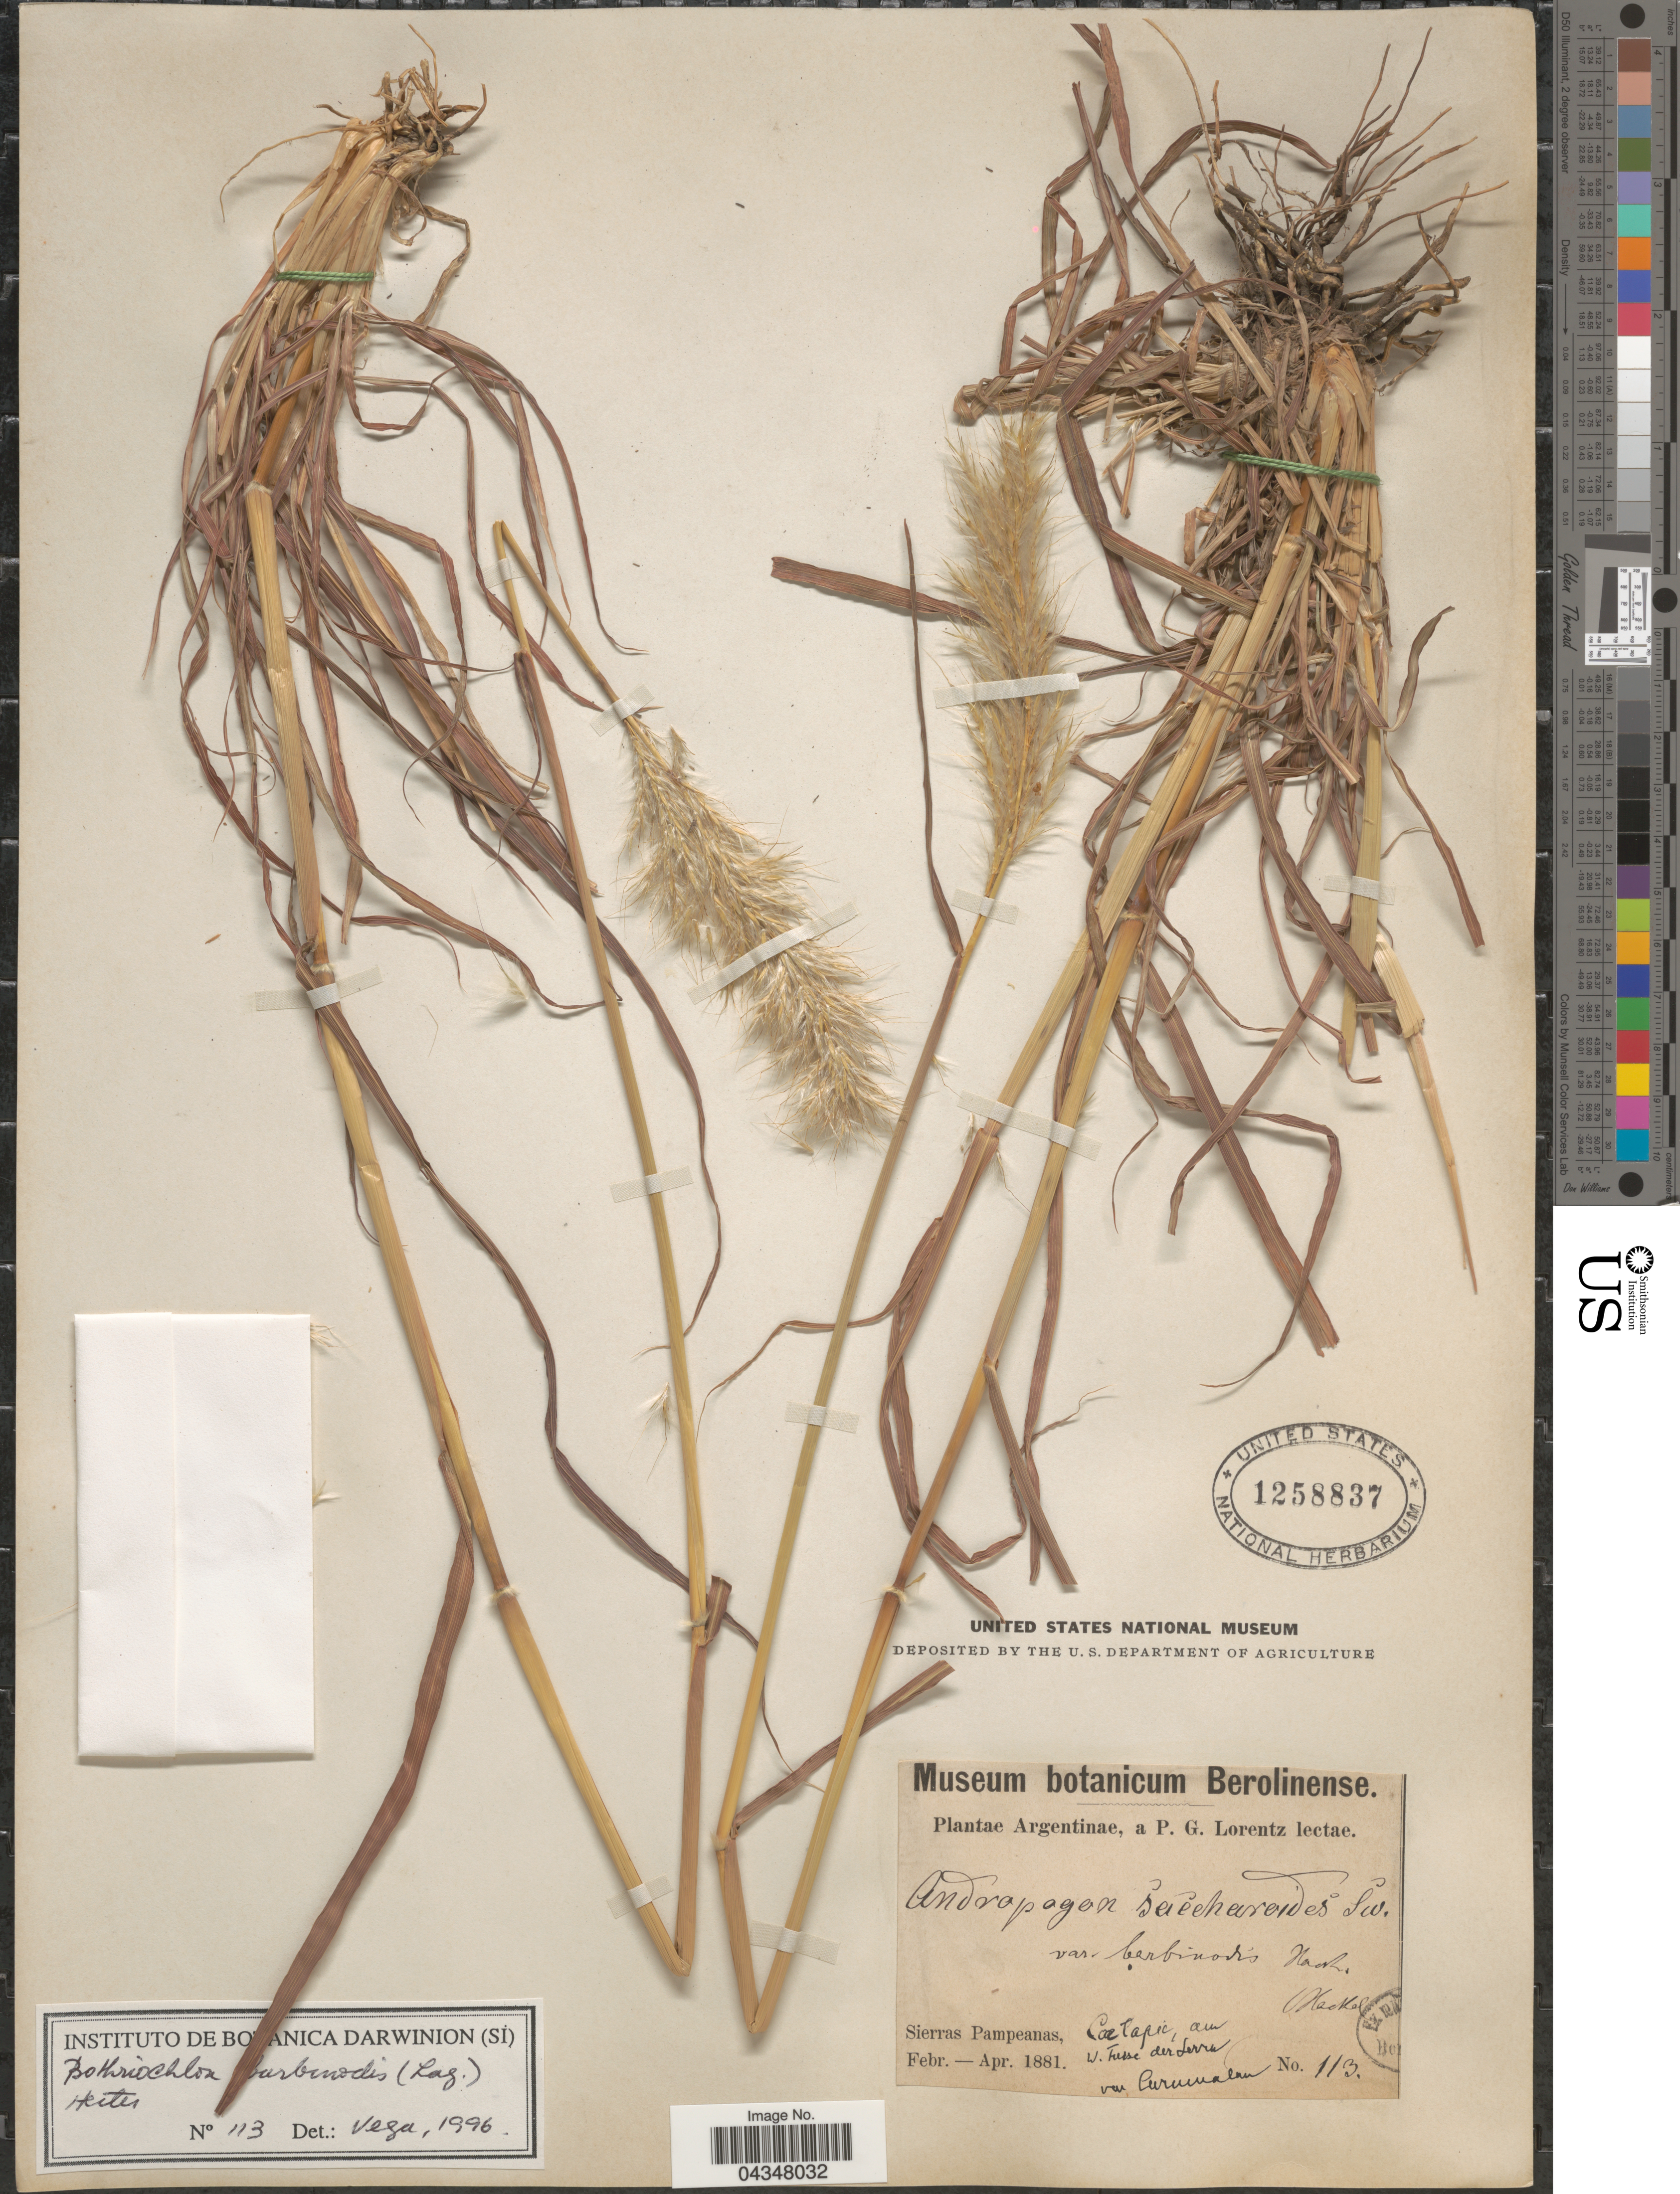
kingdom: Plantae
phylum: Tracheophyta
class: Liliopsida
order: Poales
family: Poaceae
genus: Bothriochloa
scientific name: Bothriochloa barbinodis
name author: (Lag.) Herter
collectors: P. G. Lorentz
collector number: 113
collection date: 1881-02/1881-04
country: Argentina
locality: Sierras Pampeanas.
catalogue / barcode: US 1258837